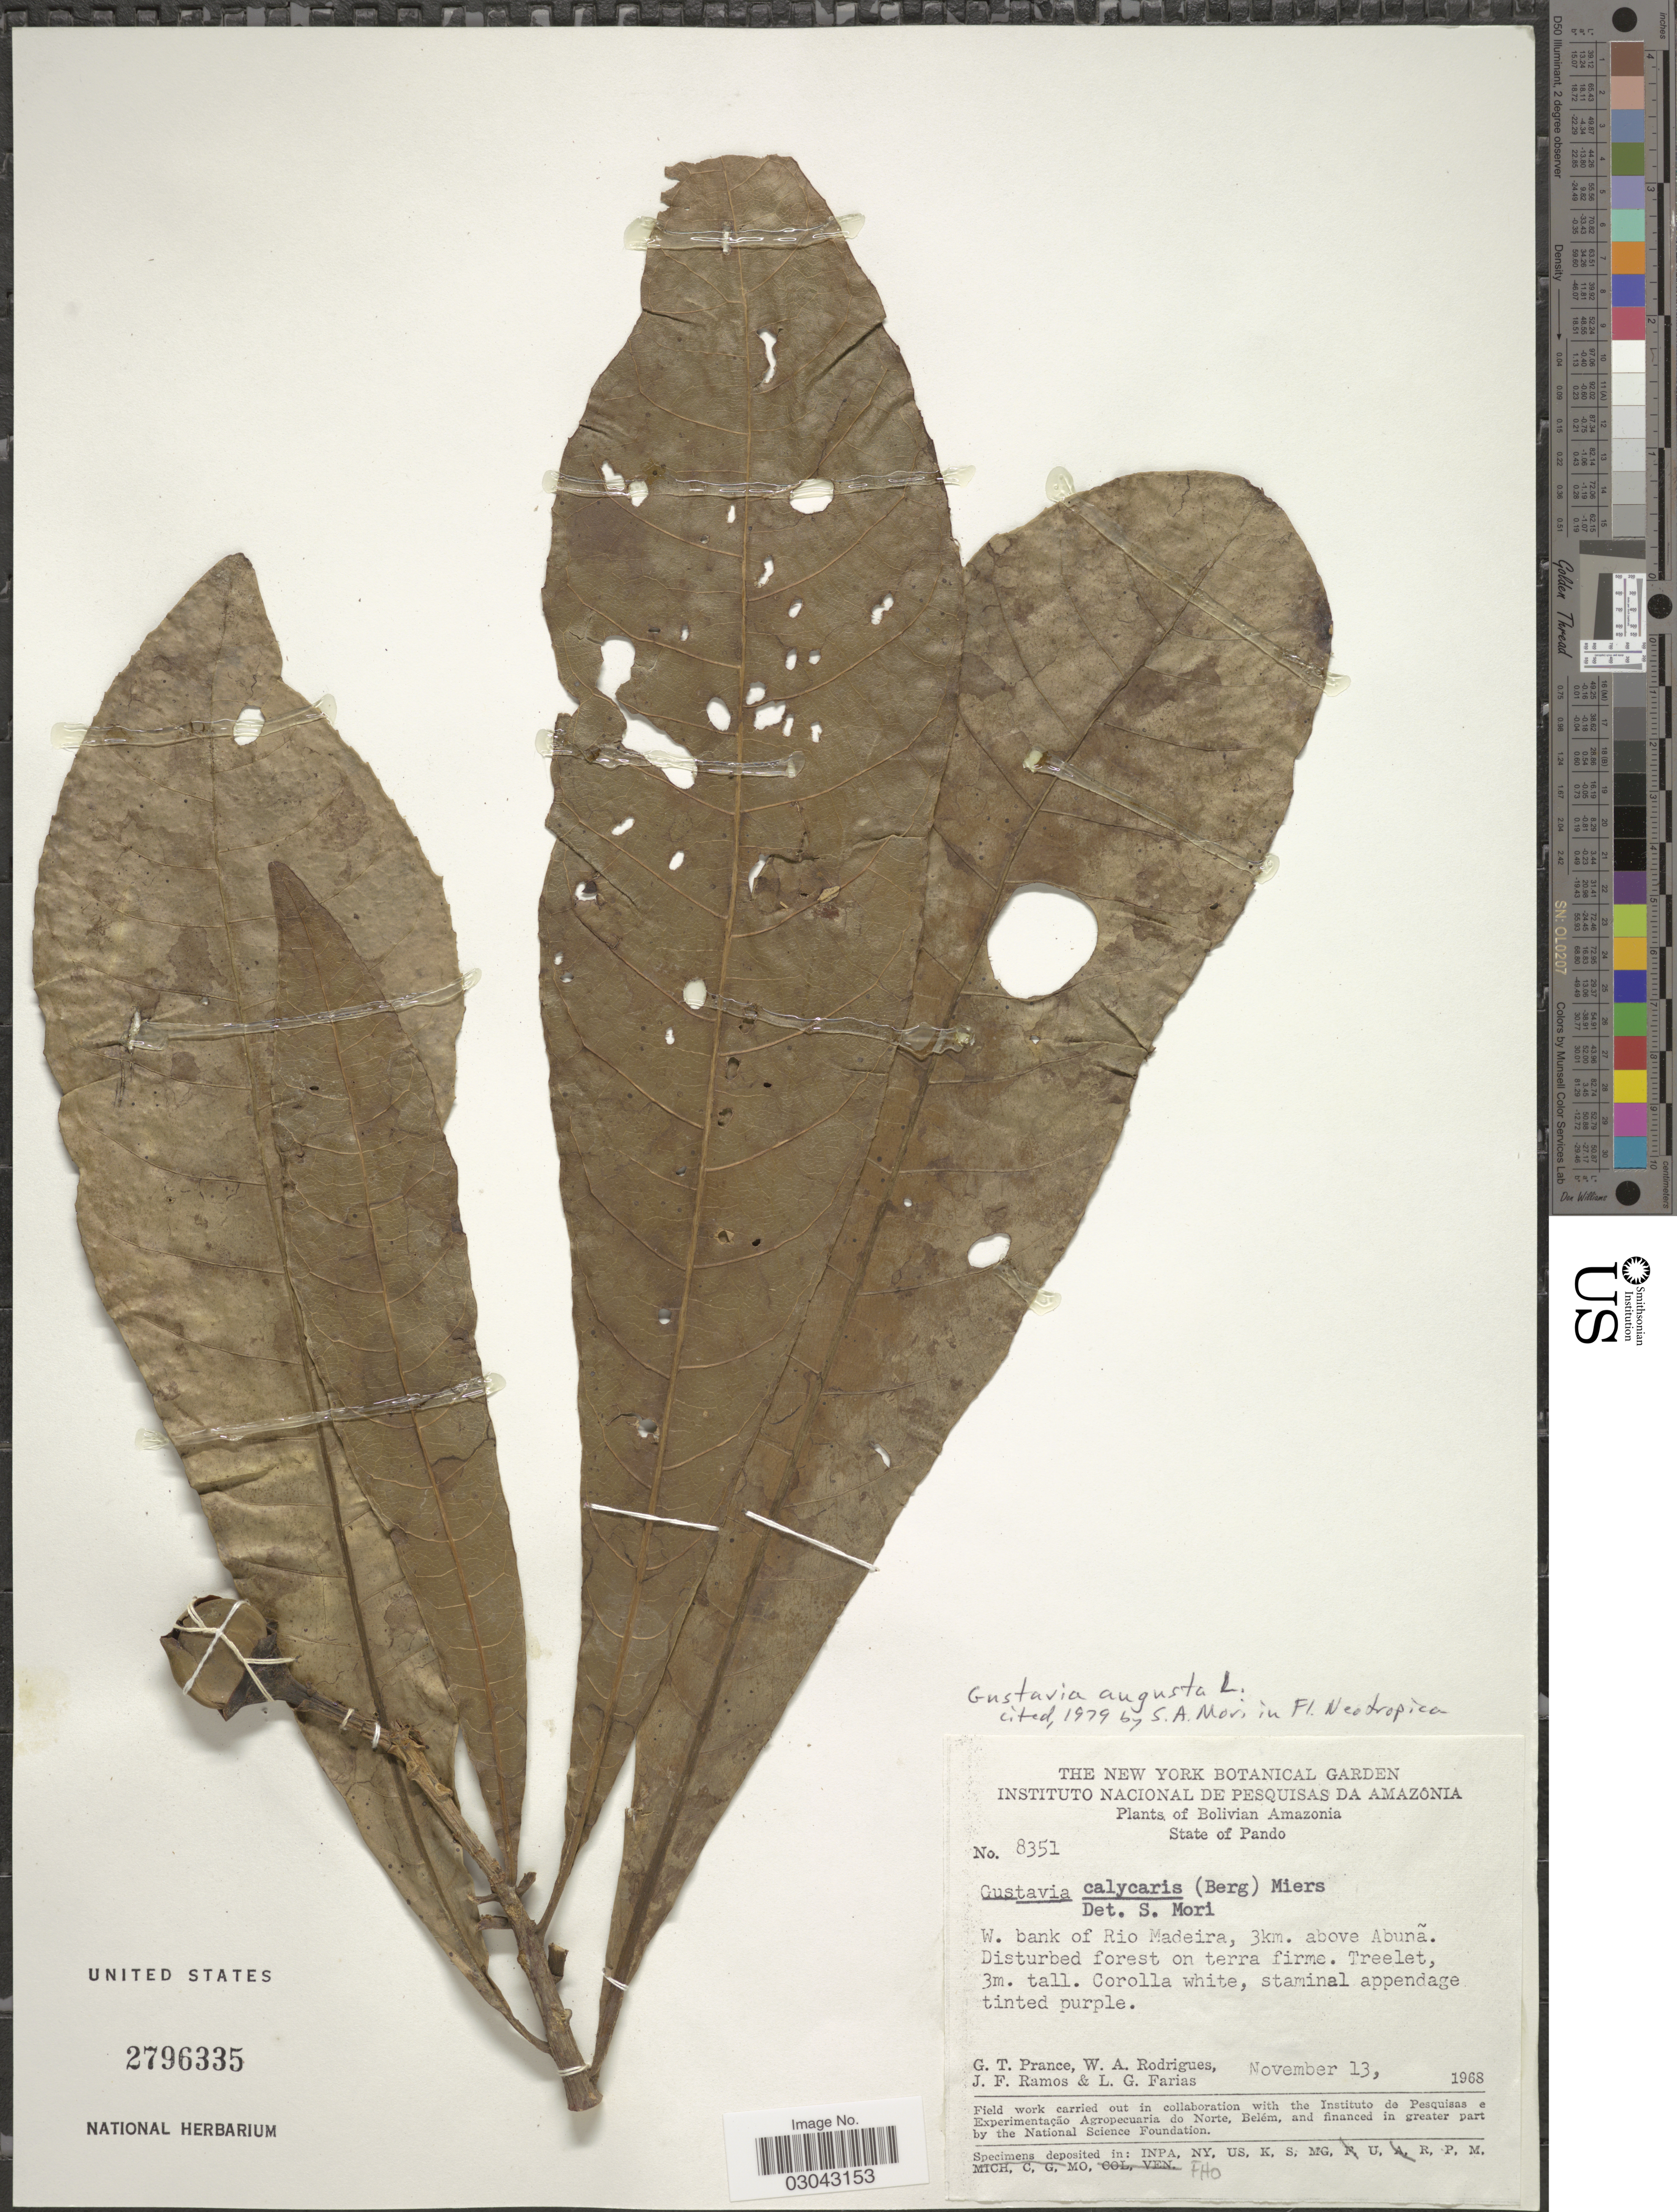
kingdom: Plantae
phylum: Tracheophyta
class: Magnoliopsida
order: Ericales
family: Lecythidaceae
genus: Gustavia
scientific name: Gustavia augusta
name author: L.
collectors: G. T. Prance, W. A. Rodrigues, J. F. Ramos & L. G. Farias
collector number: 8351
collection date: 1968-11-13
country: Bolivia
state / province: Pando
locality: Bolivian Amazonia, W. bank of Rio Madeira, 3km. above Abuña.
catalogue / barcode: US 2796335